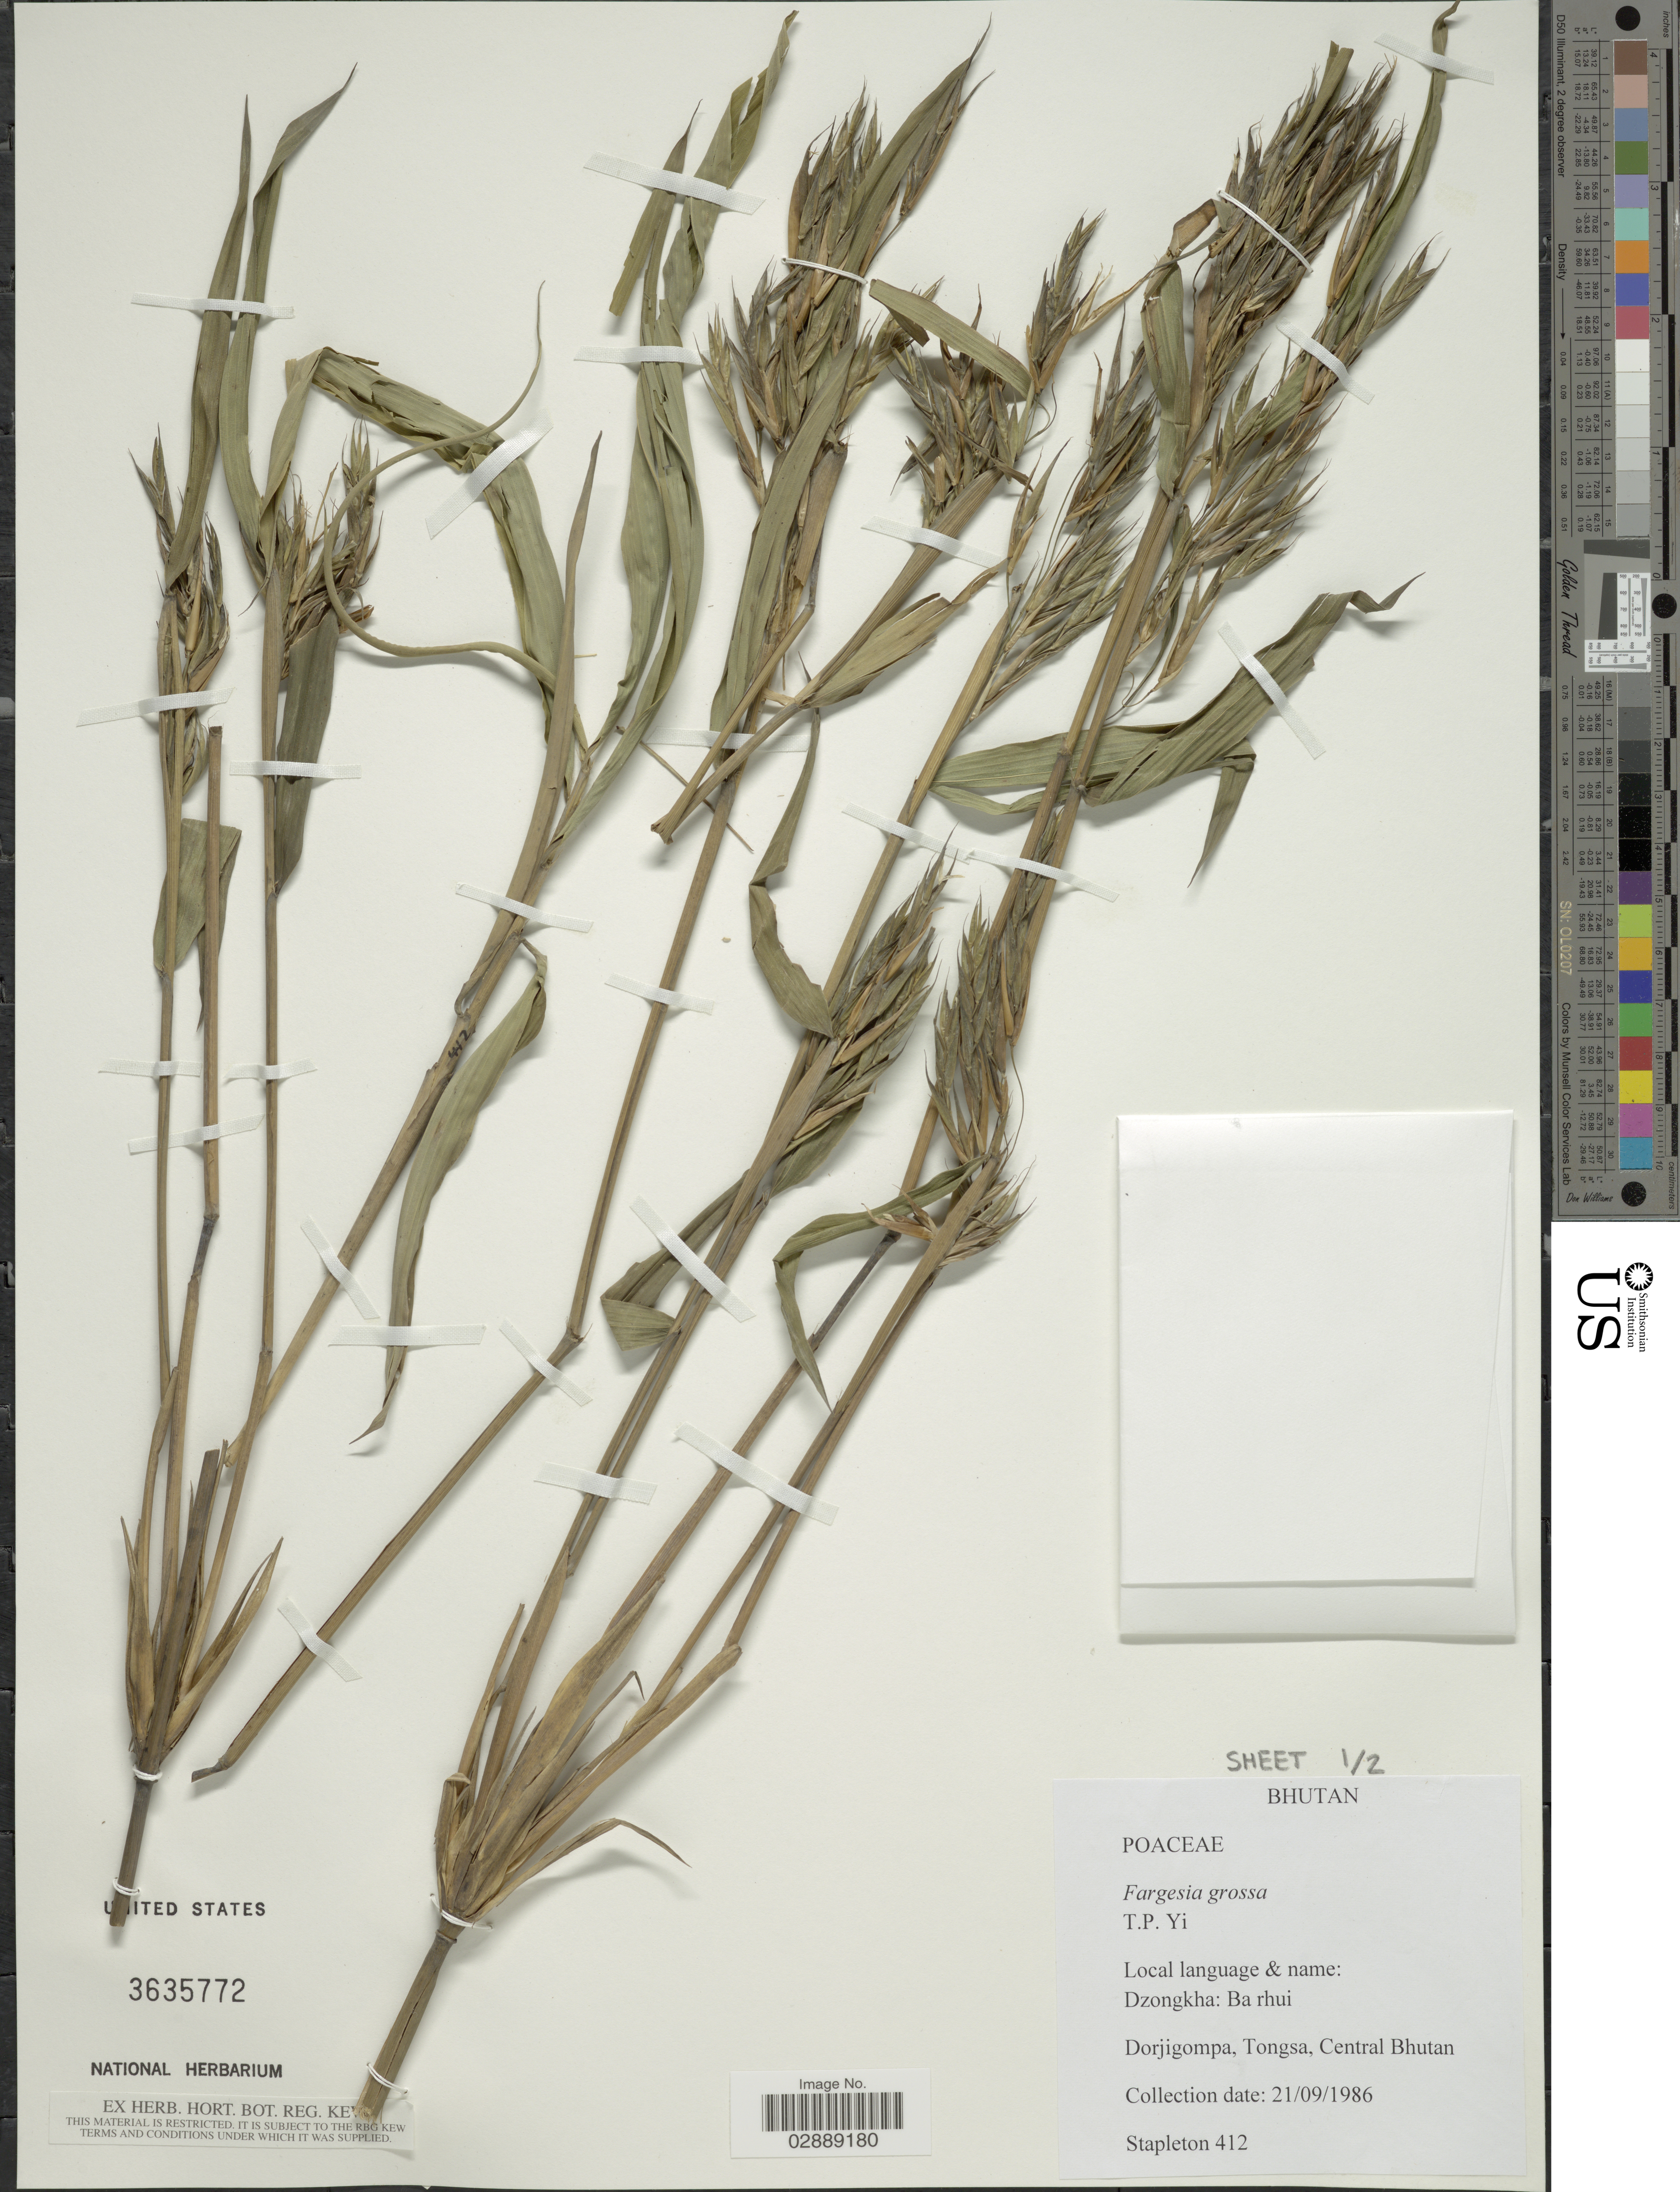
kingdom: Plantae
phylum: Tracheophyta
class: Liliopsida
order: Poales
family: Poaceae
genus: Fargesia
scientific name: Fargesia grossa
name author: T.P. Yi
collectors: -. Stapleton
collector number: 412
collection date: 1986-09-21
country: Bhutan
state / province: Trongsa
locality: Dorjigompa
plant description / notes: Local language and name: Dzongkha: Ba rhui.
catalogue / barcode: US 3635772